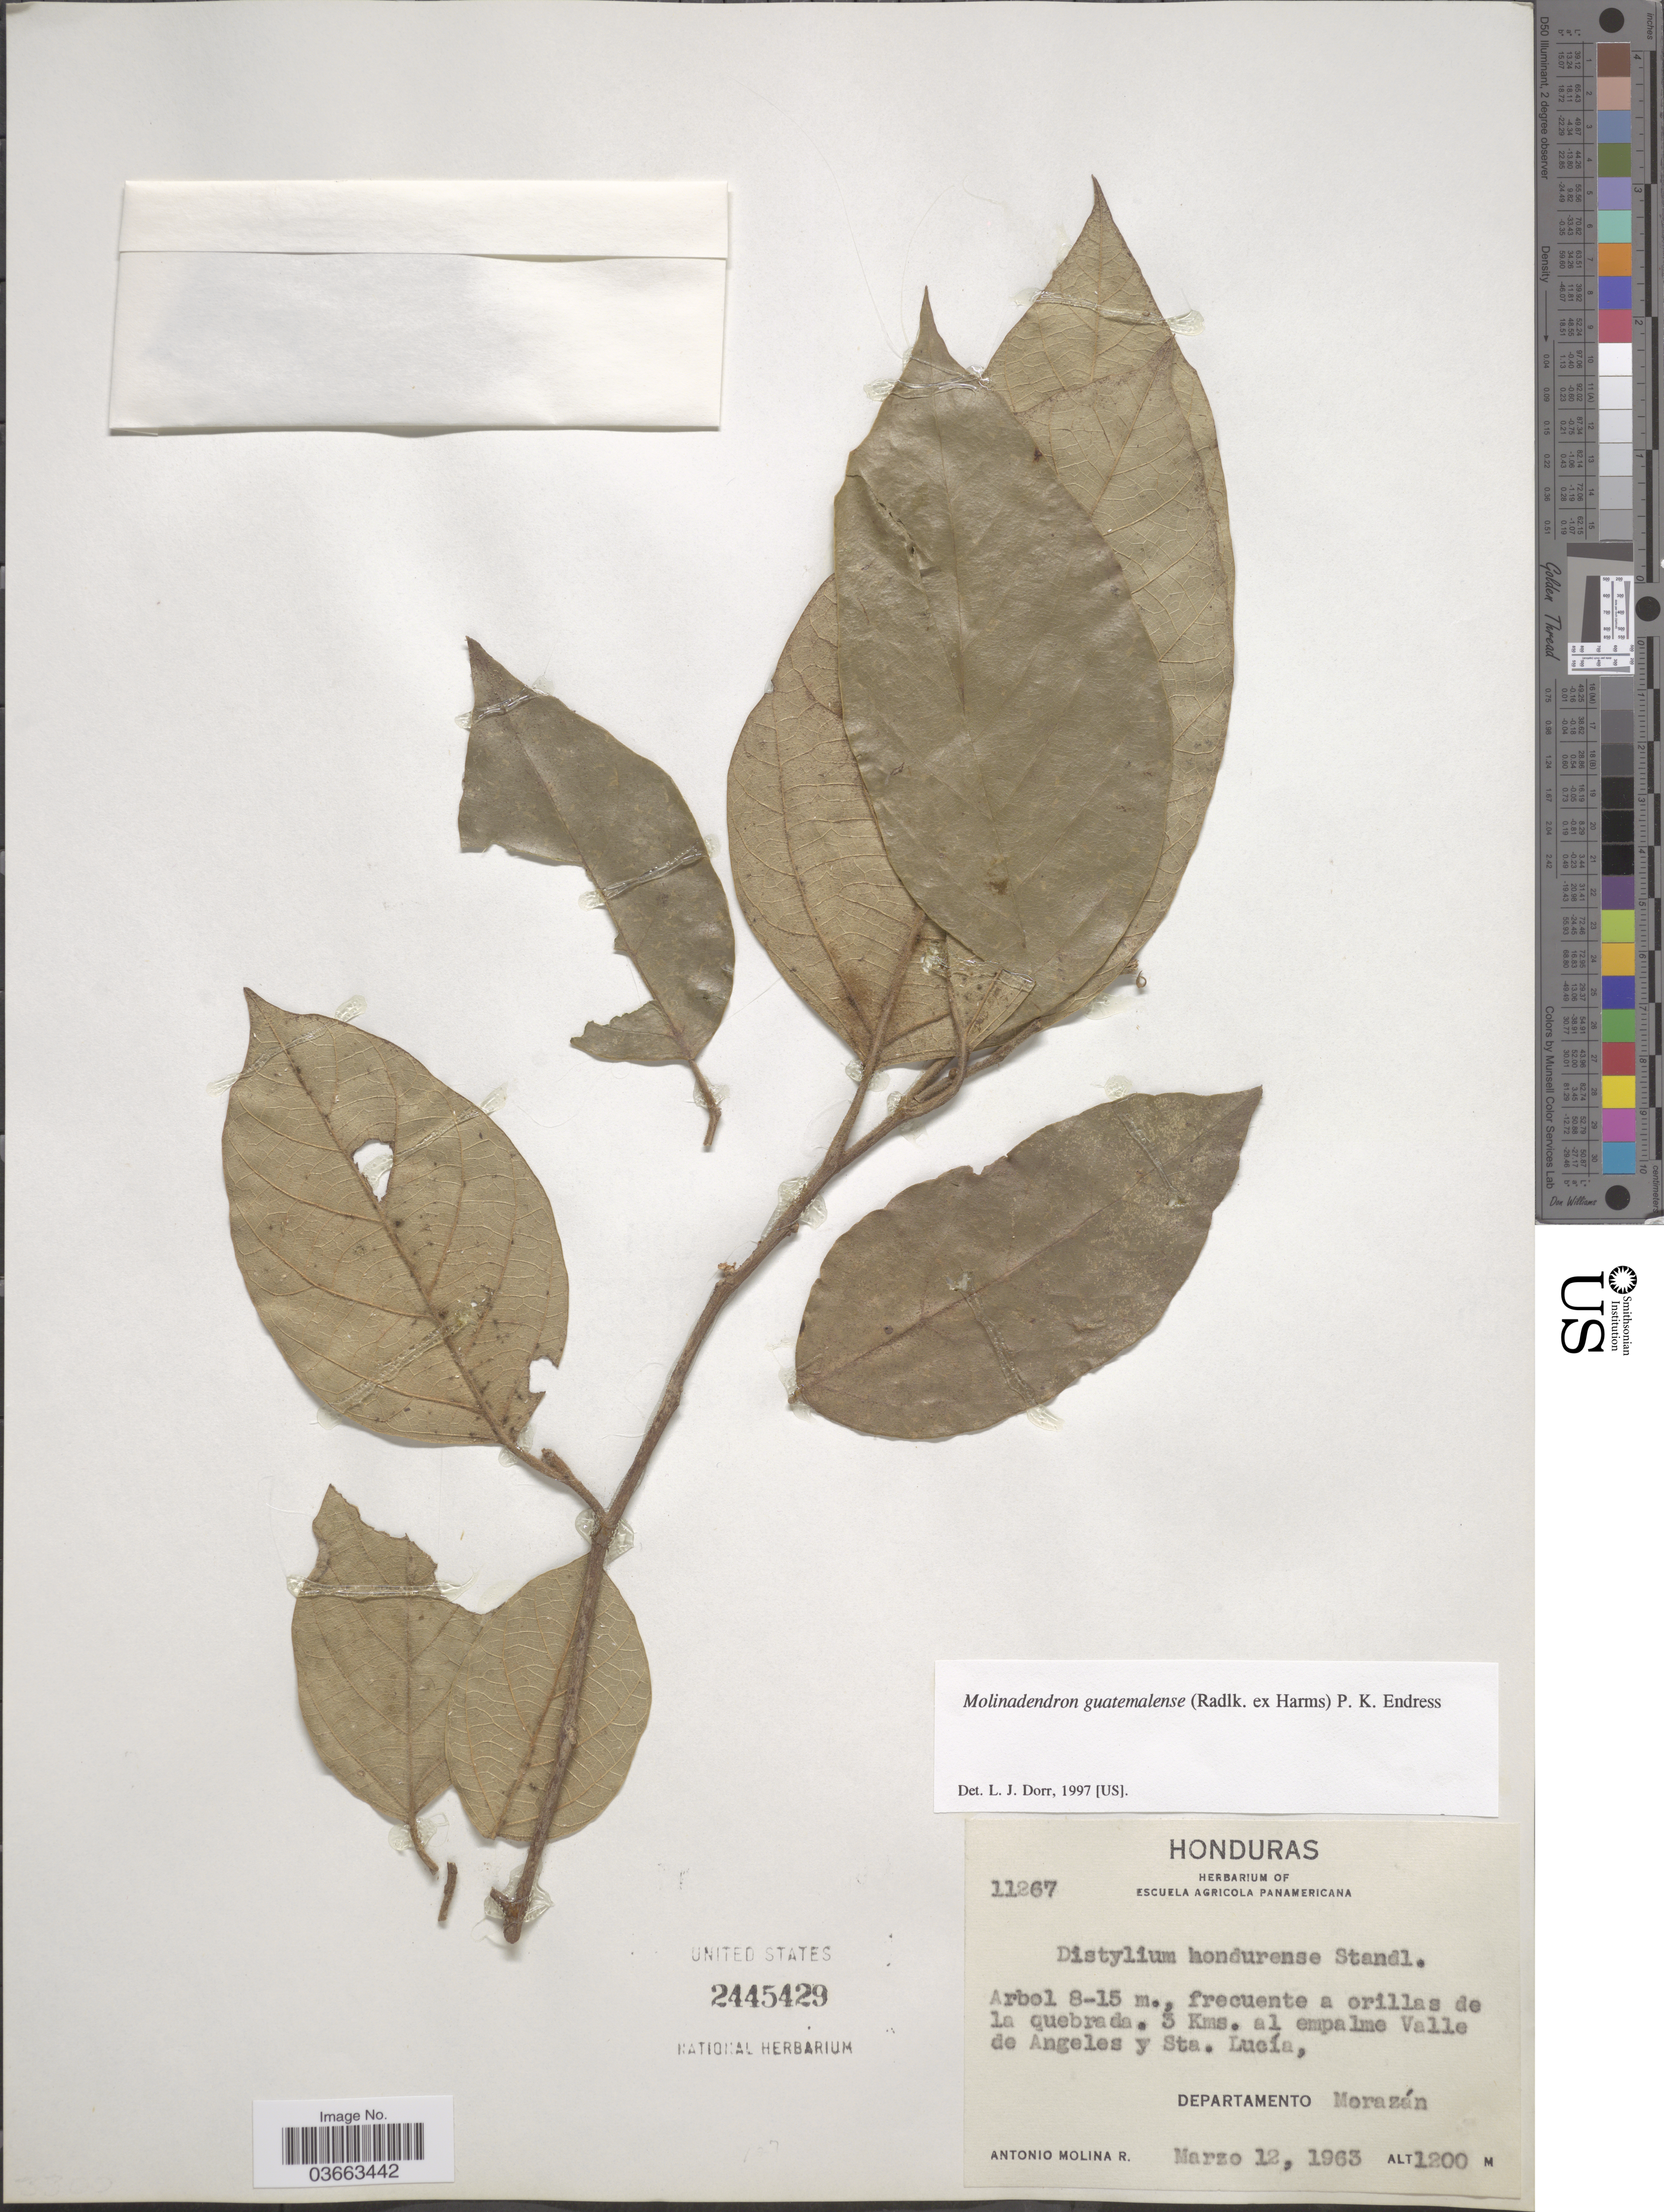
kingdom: Plantae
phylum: Tracheophyta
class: Magnoliopsida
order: Saxifragales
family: Hamamelidaceae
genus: Molinadendron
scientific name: Molinadendron guatemalense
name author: (Harms)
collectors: A. Molina R.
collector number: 11267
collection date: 1963-03-12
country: Honduras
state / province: Fco. Morazán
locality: A orillas de la quebrada 3 Kms. al empalme Valle de Angeles y Sta. Lucía, Departamento Morazán.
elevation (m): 1200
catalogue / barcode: US 2445429